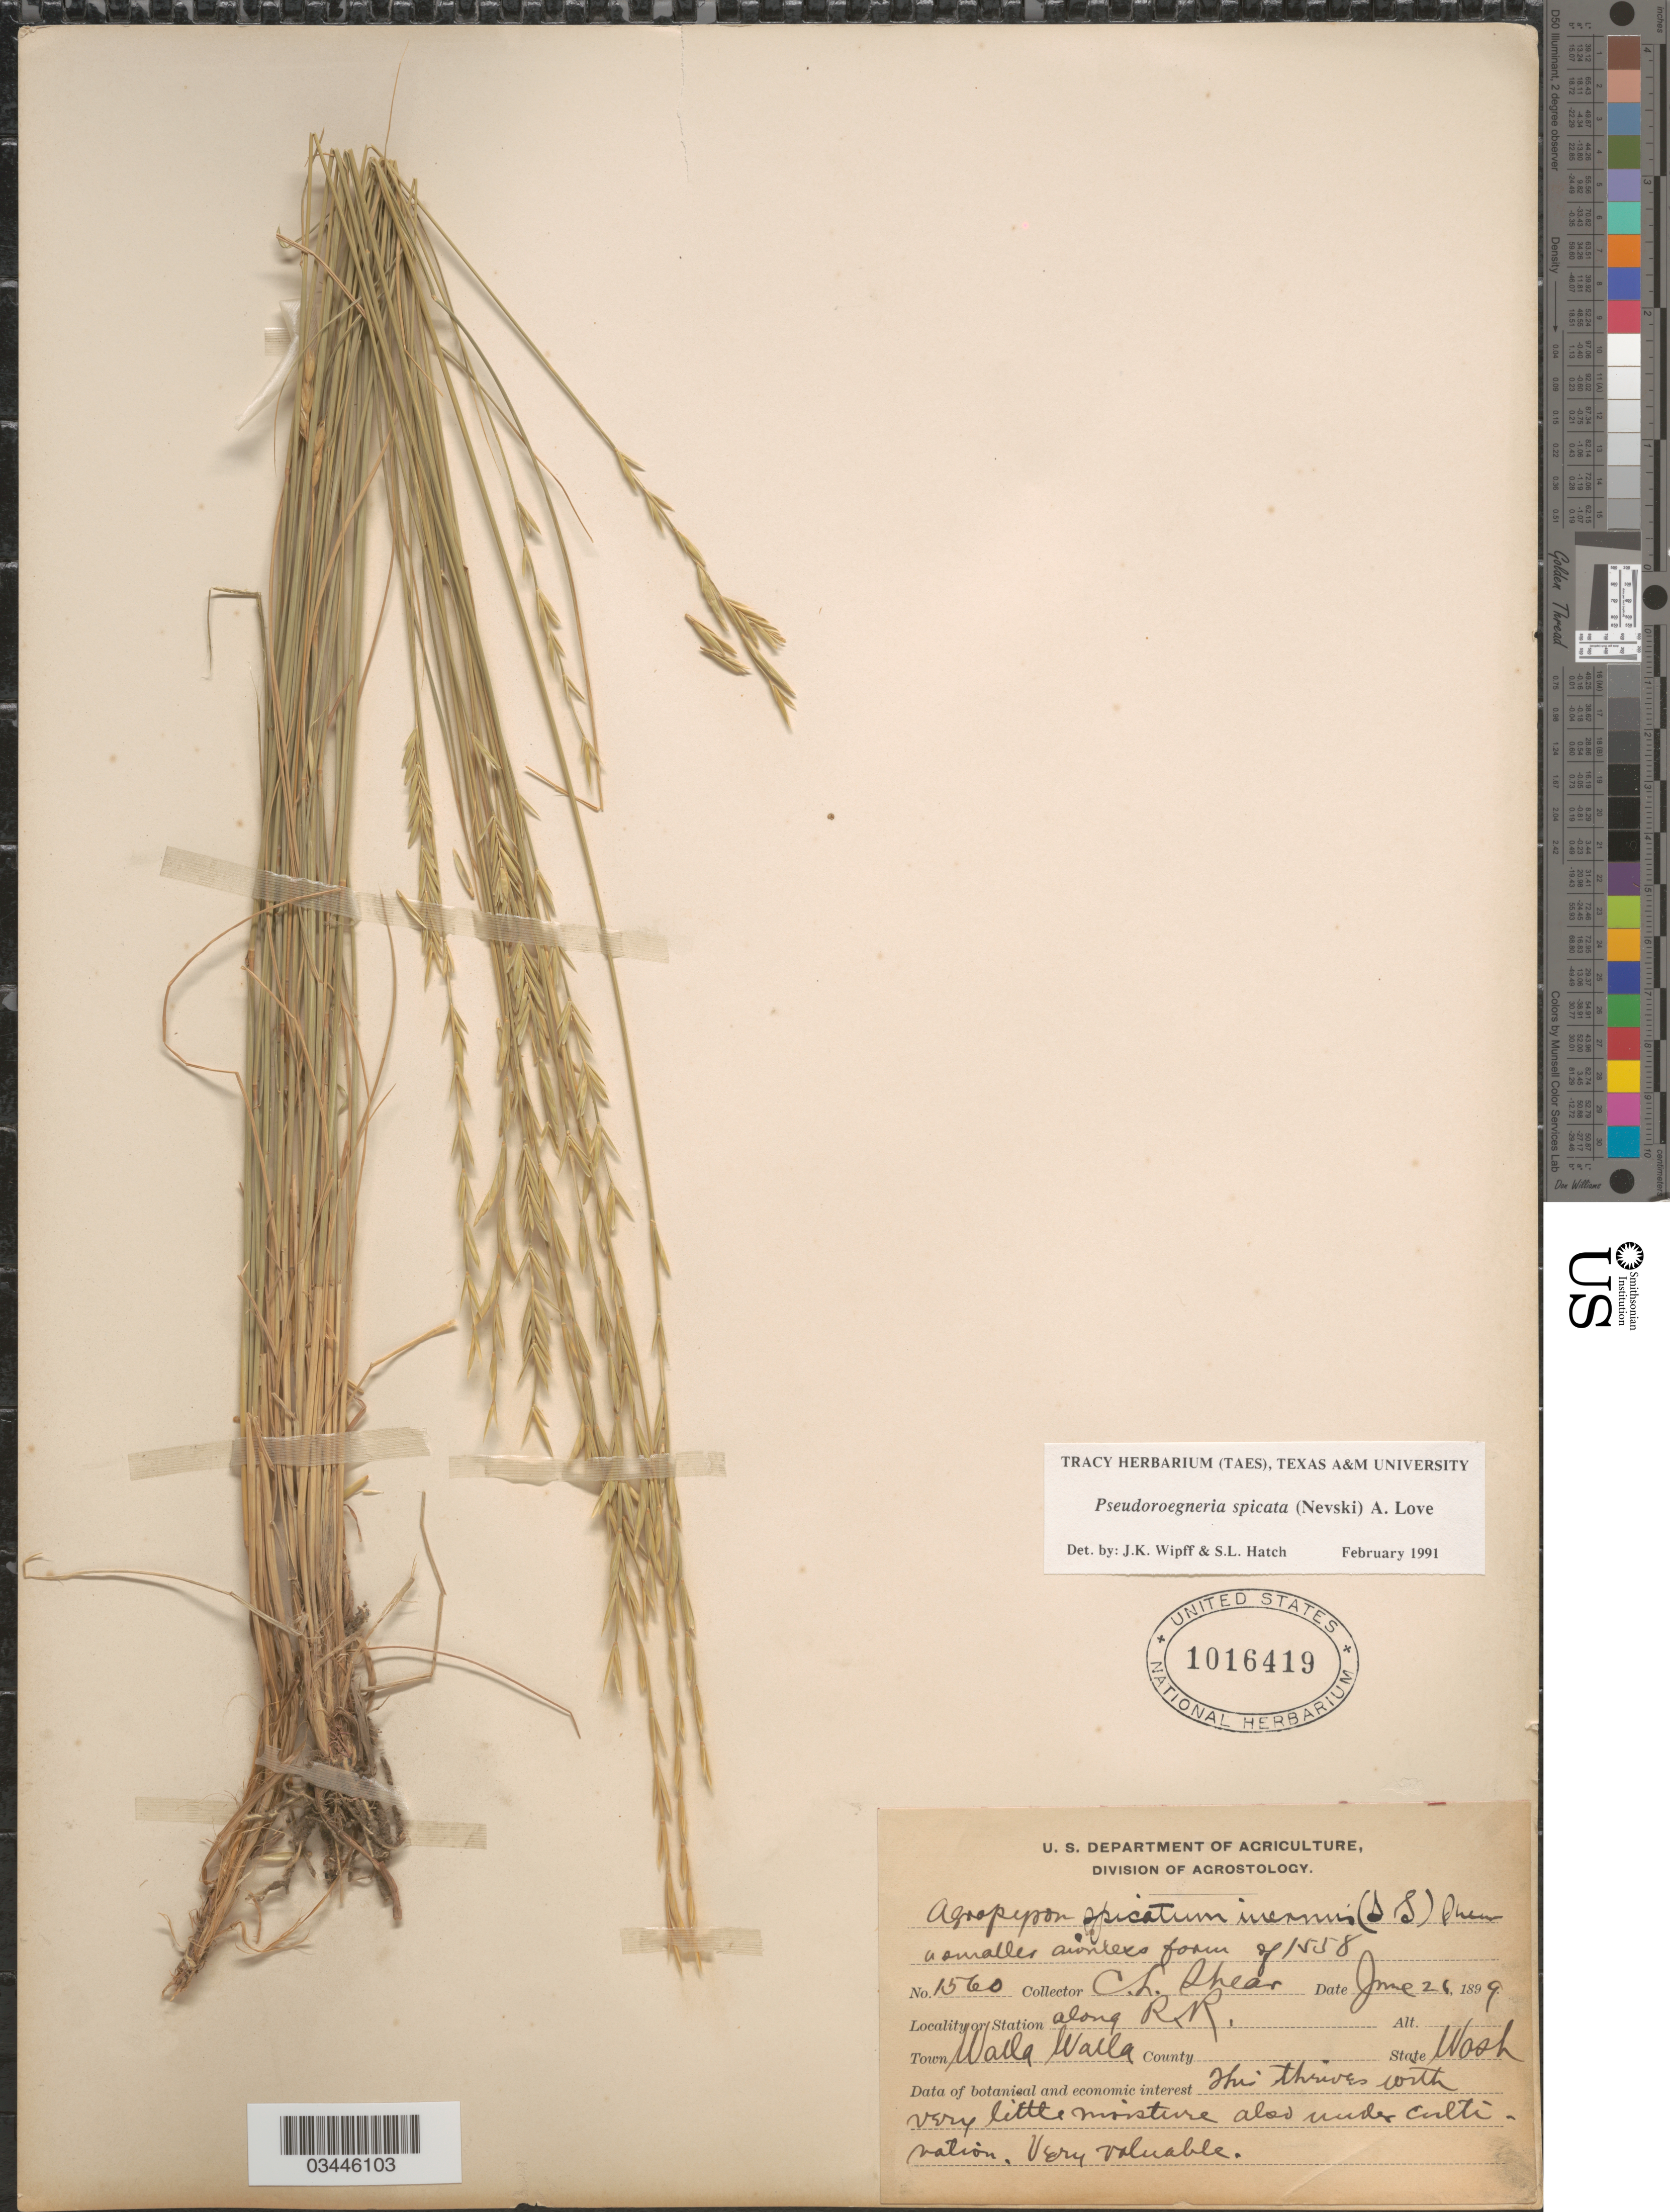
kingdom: Plantae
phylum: Tracheophyta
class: Liliopsida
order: Poales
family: Poaceae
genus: Pseudoroegneria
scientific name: Pseudoroegneria spicata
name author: (Pursh) Á. Löve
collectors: C. L. Shear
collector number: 1560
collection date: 1899-06-26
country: United States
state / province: Washington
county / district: Walla Walla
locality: Along R.R. Town Walla Walla.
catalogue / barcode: US 1016419